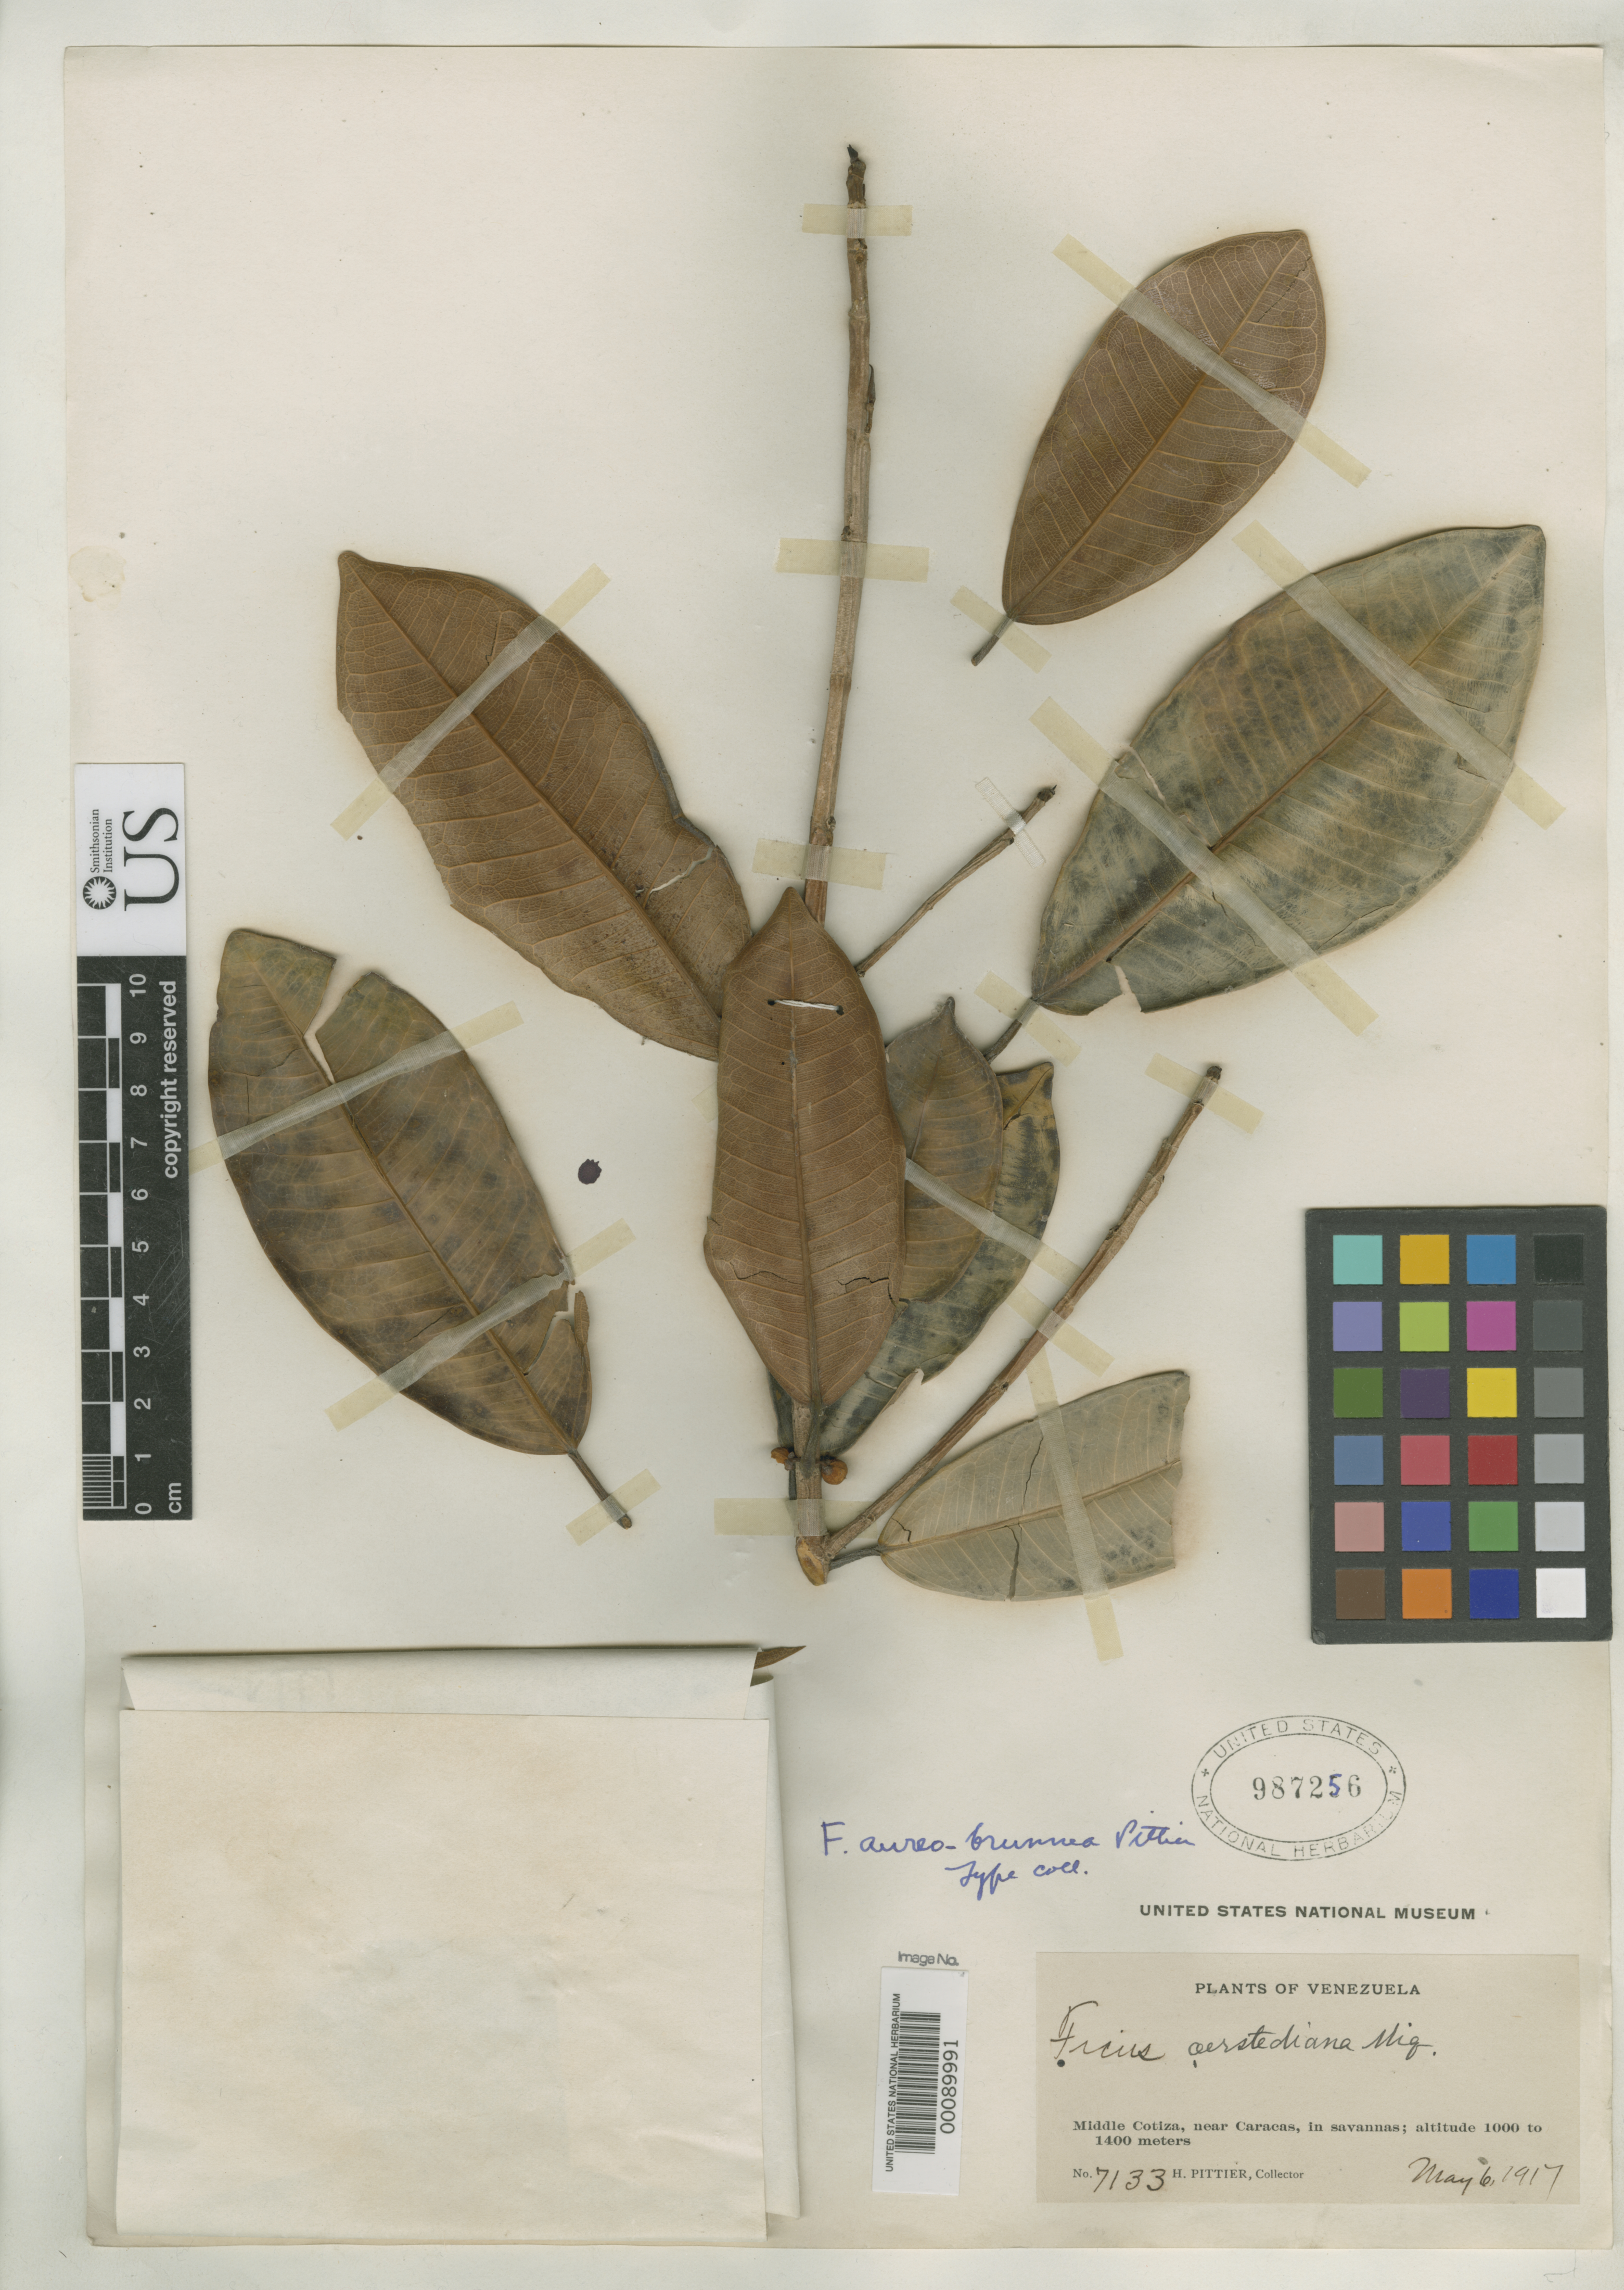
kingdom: Plantae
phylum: Tracheophyta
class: Magnoliopsida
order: Rosales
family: Moraceae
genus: Ficus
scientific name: Ficus aureo-brunnea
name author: Pittier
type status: Type Collection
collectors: H. F. Pittier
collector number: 7133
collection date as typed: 06 May 1917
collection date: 1917-05-06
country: Venezuela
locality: Middle Cotiza, near Caracas.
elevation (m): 1000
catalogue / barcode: US 987256